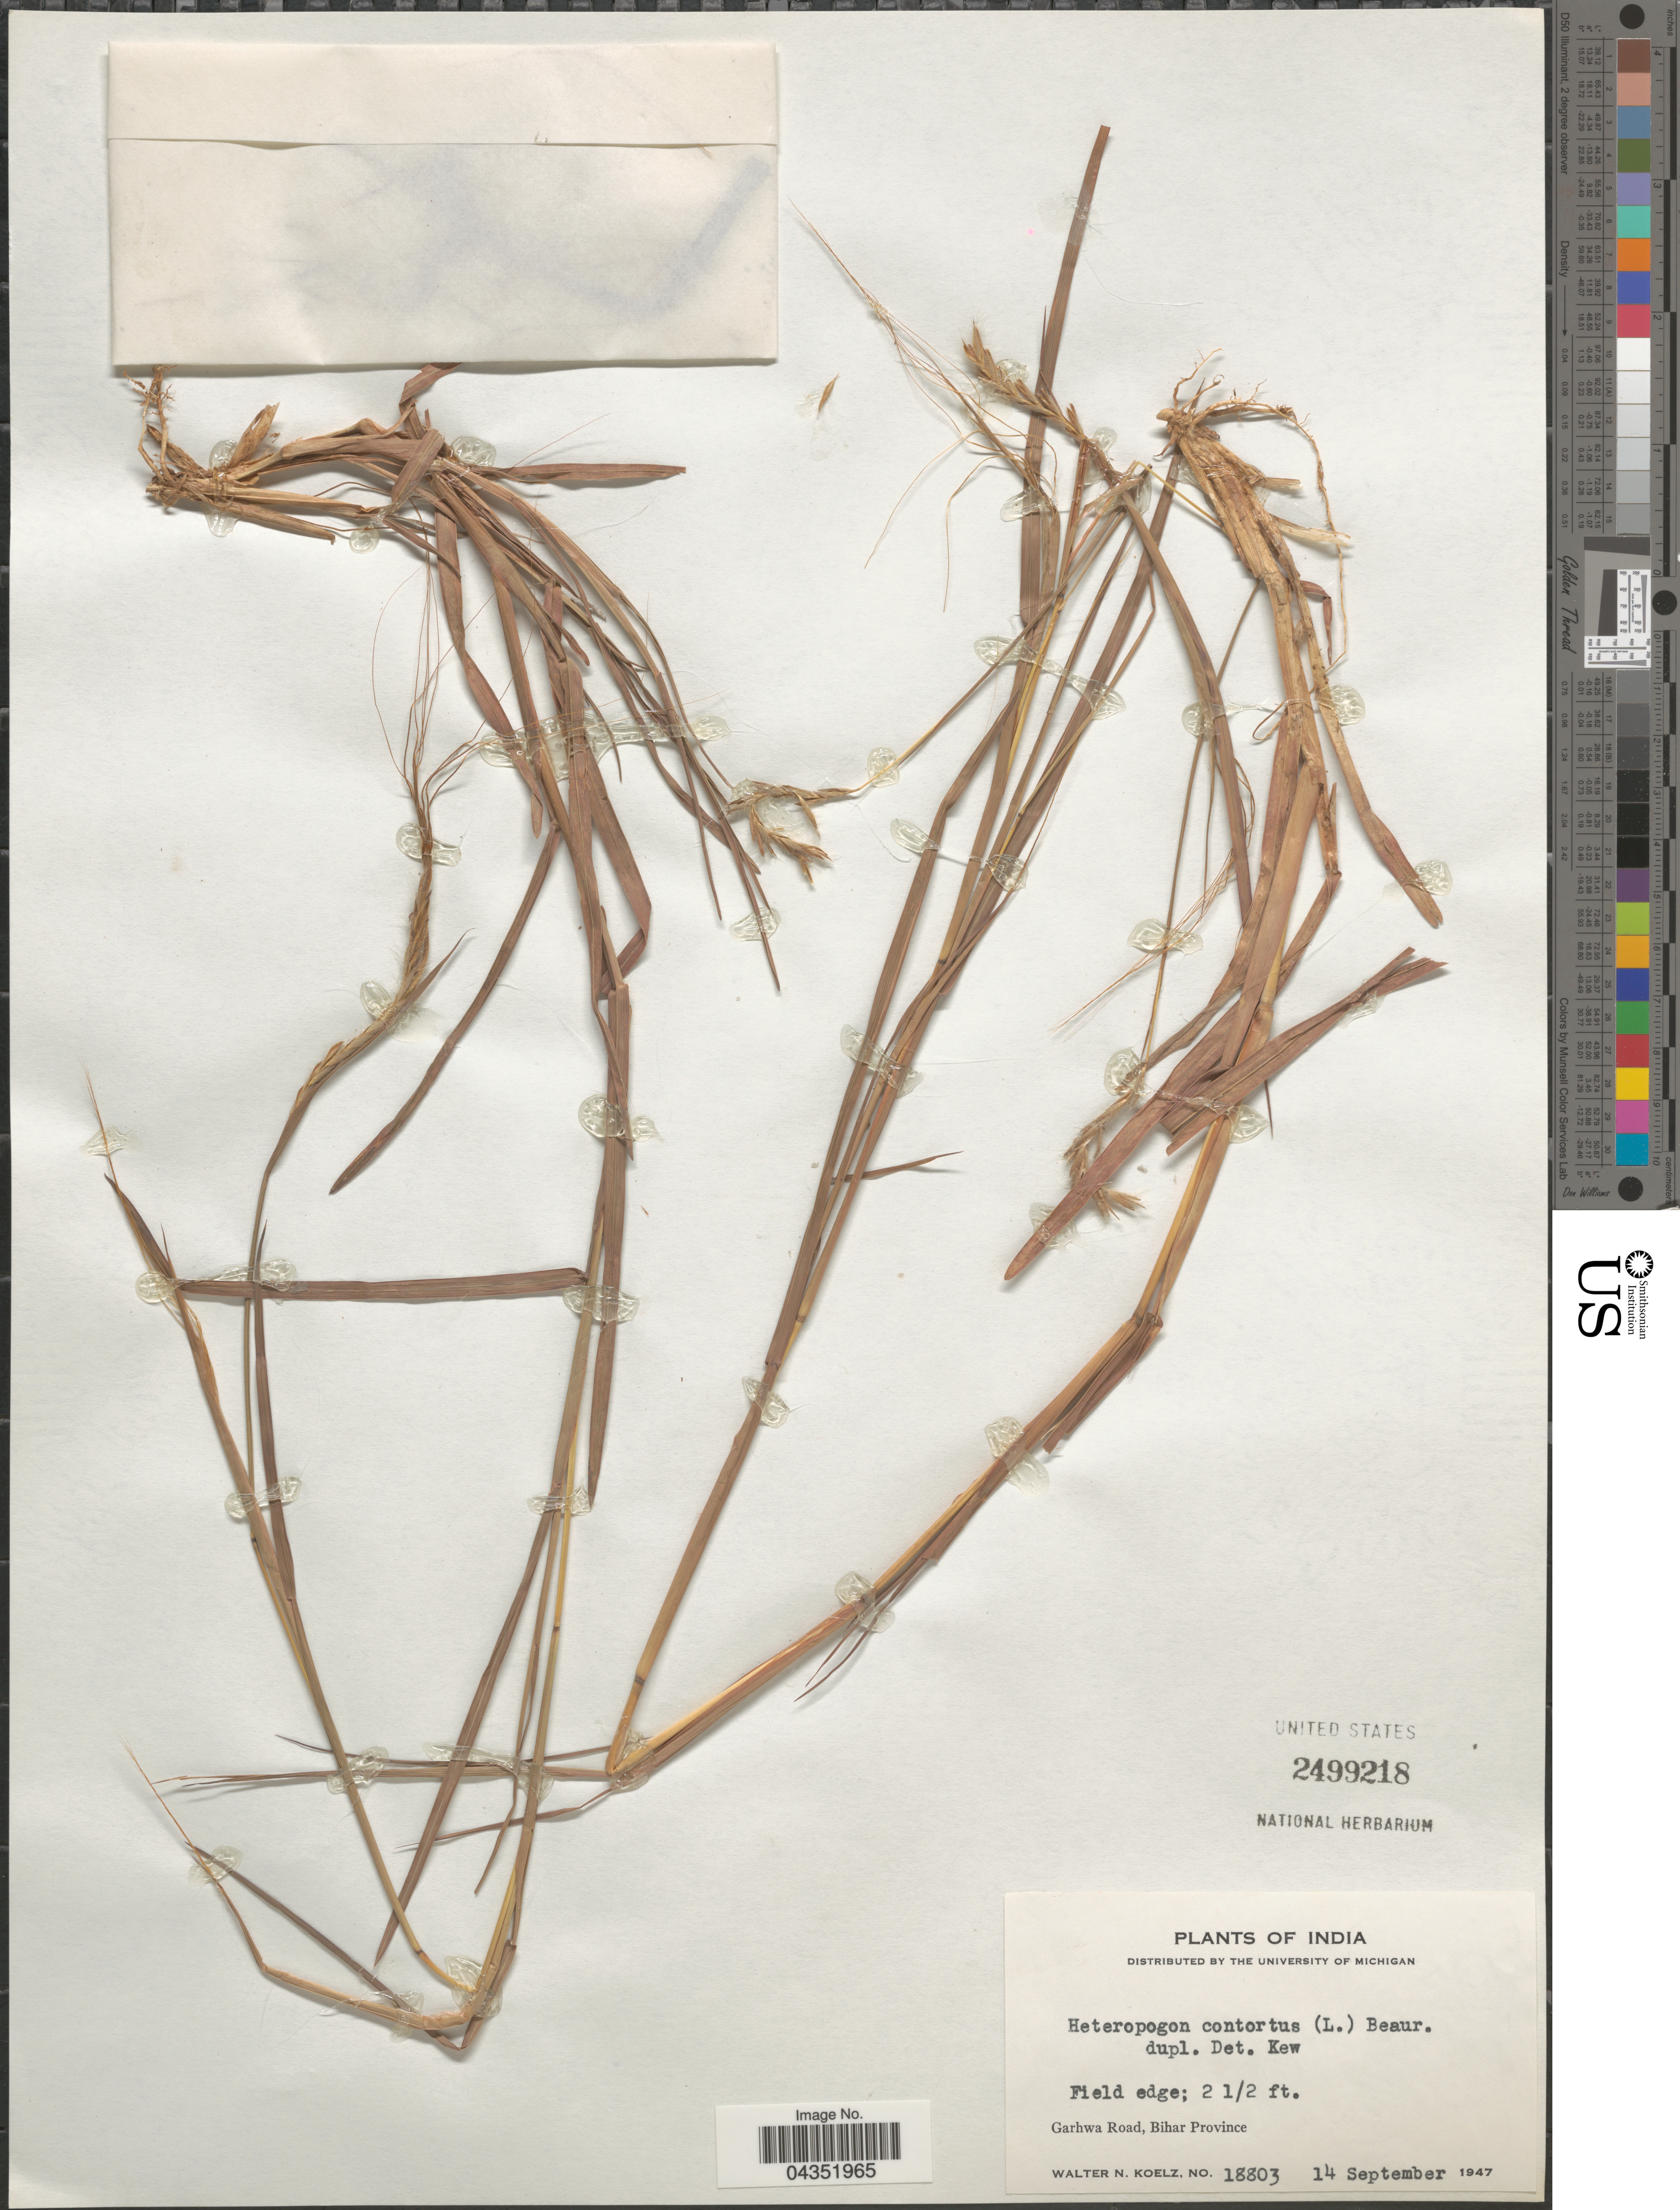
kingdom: Plantae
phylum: Tracheophyta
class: Liliopsida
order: Poales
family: Poaceae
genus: Heteropogon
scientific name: Heteropogon contortus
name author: (L.) P. Beauv. ex Roem. & Schult.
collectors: W. N. Koelz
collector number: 18803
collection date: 1947-09-14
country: India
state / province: Bihar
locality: Garhwa Road.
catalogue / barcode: US 2499218